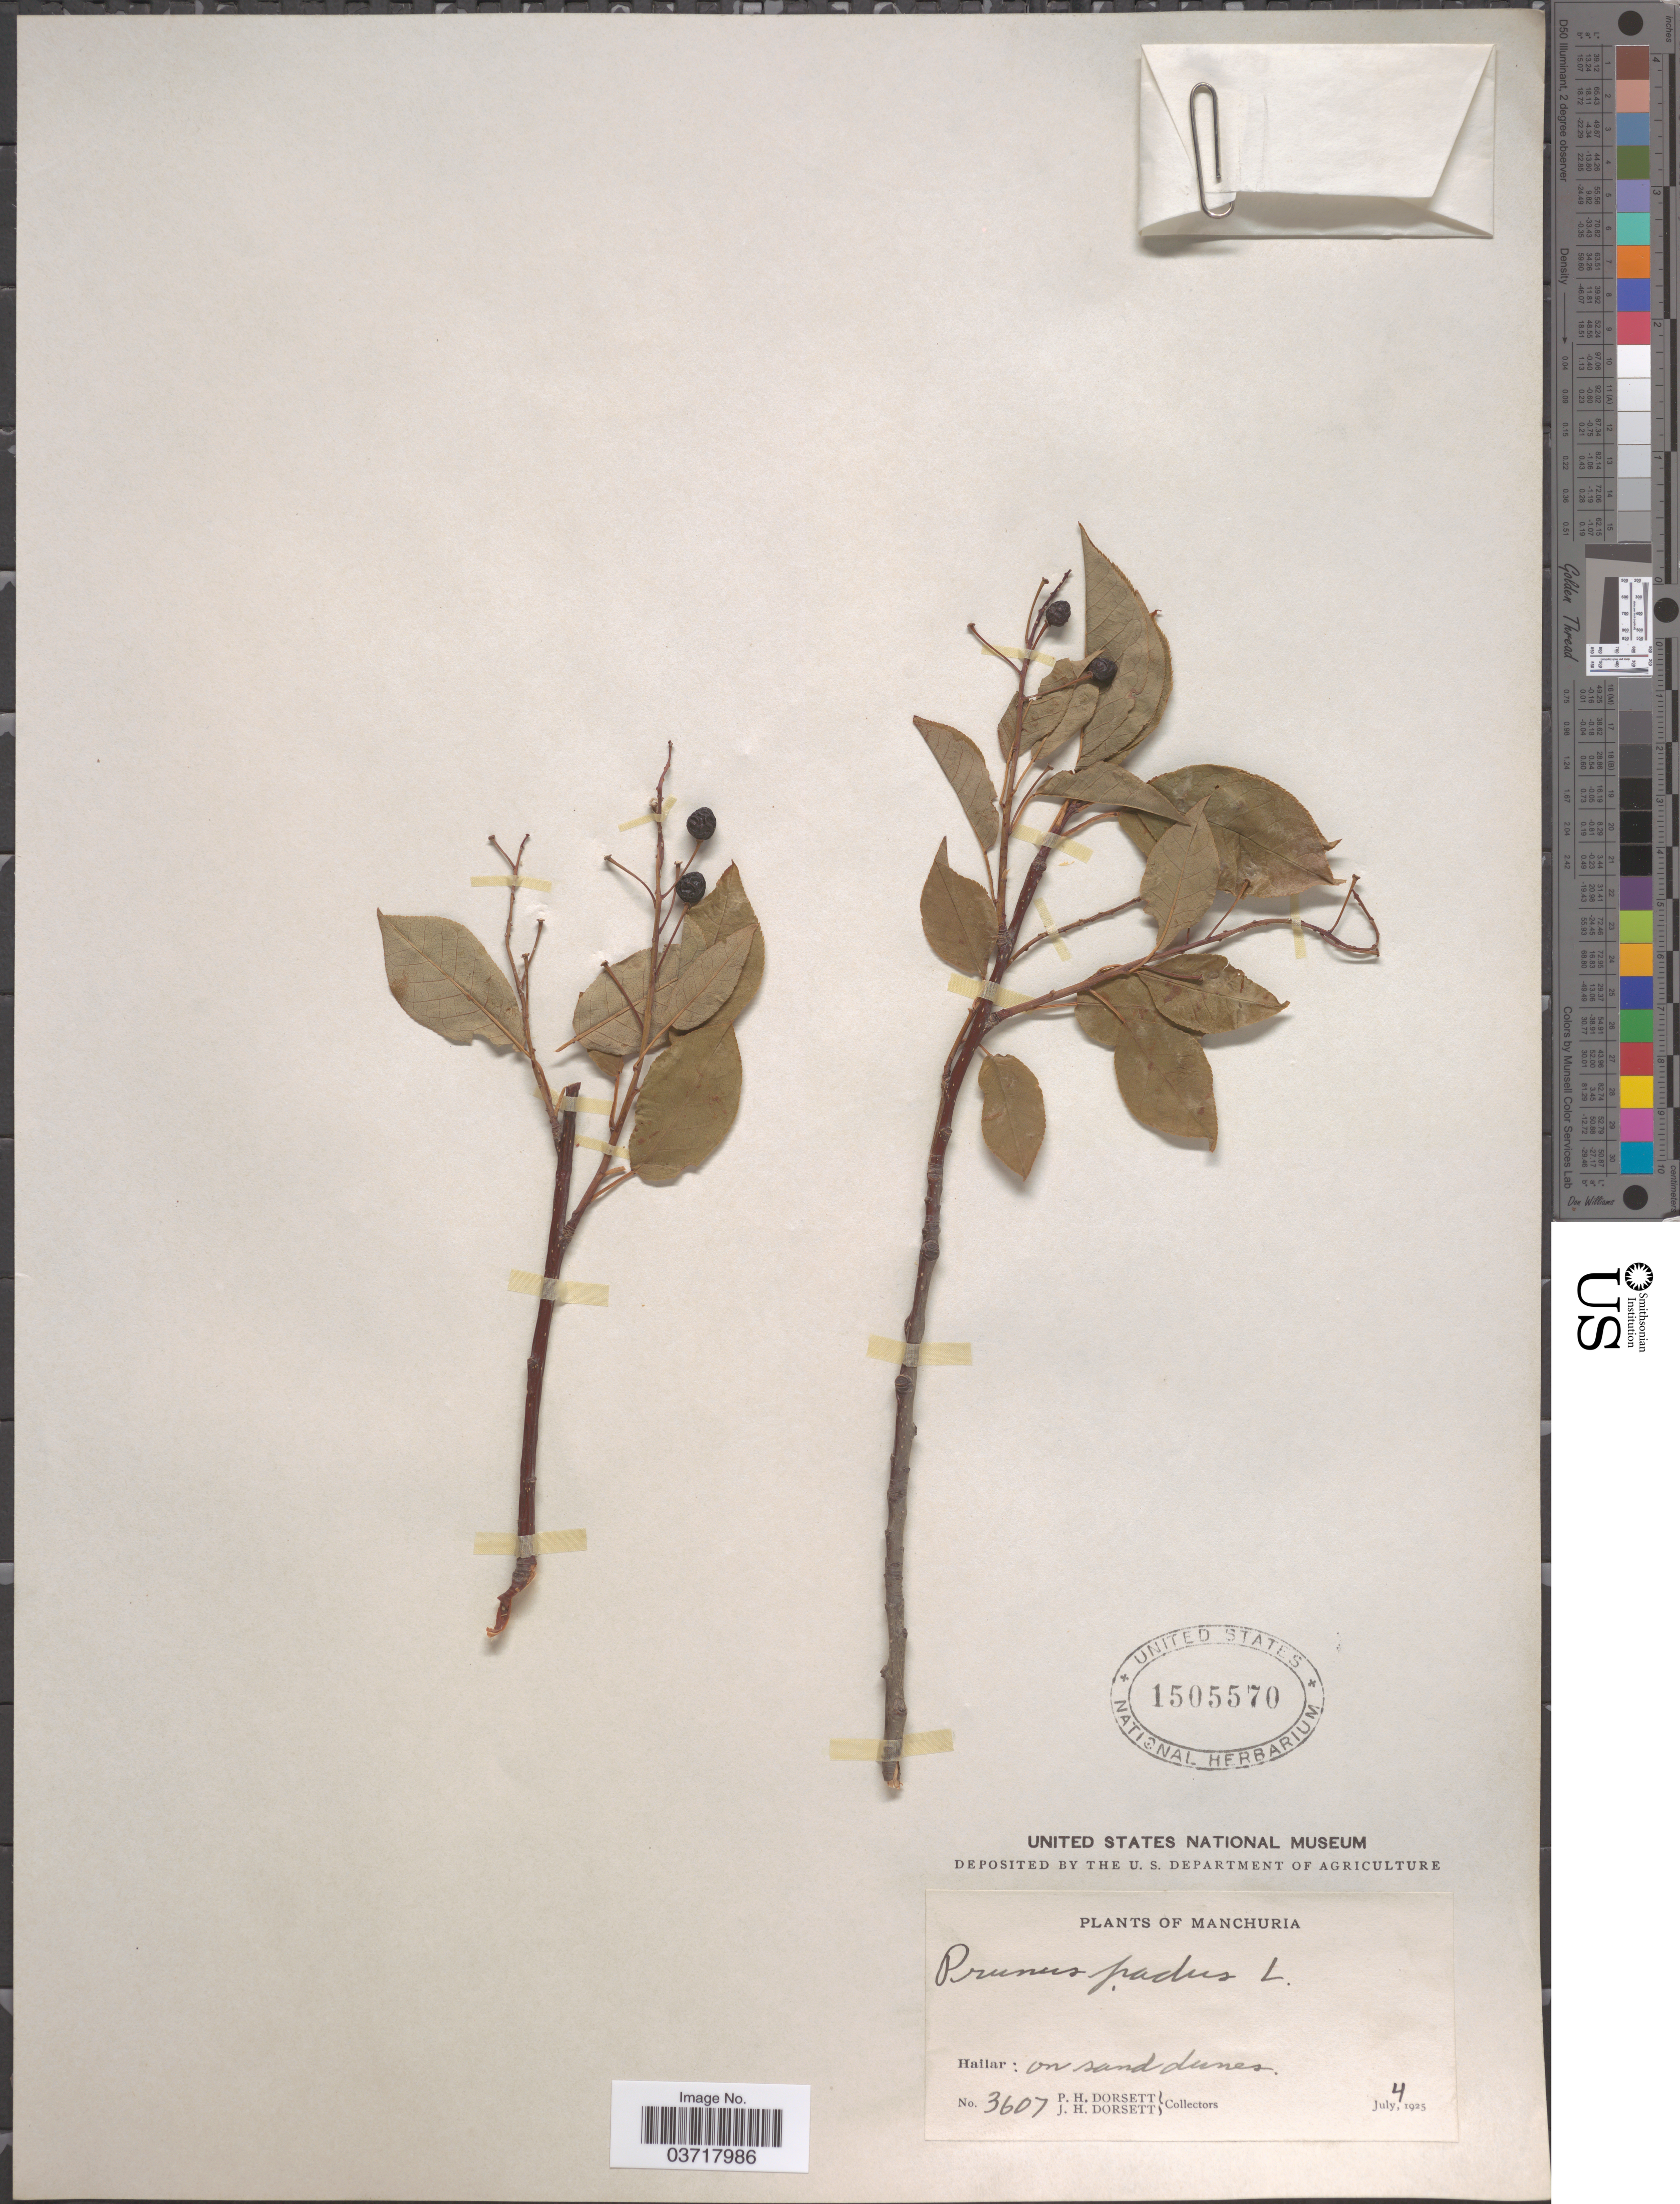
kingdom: Plantae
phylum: Tracheophyta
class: Magnoliopsida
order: Rosales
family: Rosaceae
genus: Prunus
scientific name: Prunus padus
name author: L.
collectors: P. H. Dorsett & J. Dorsett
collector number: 3607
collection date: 1925-07-04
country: China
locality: Manchuria. Hailar.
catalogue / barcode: US 1505570